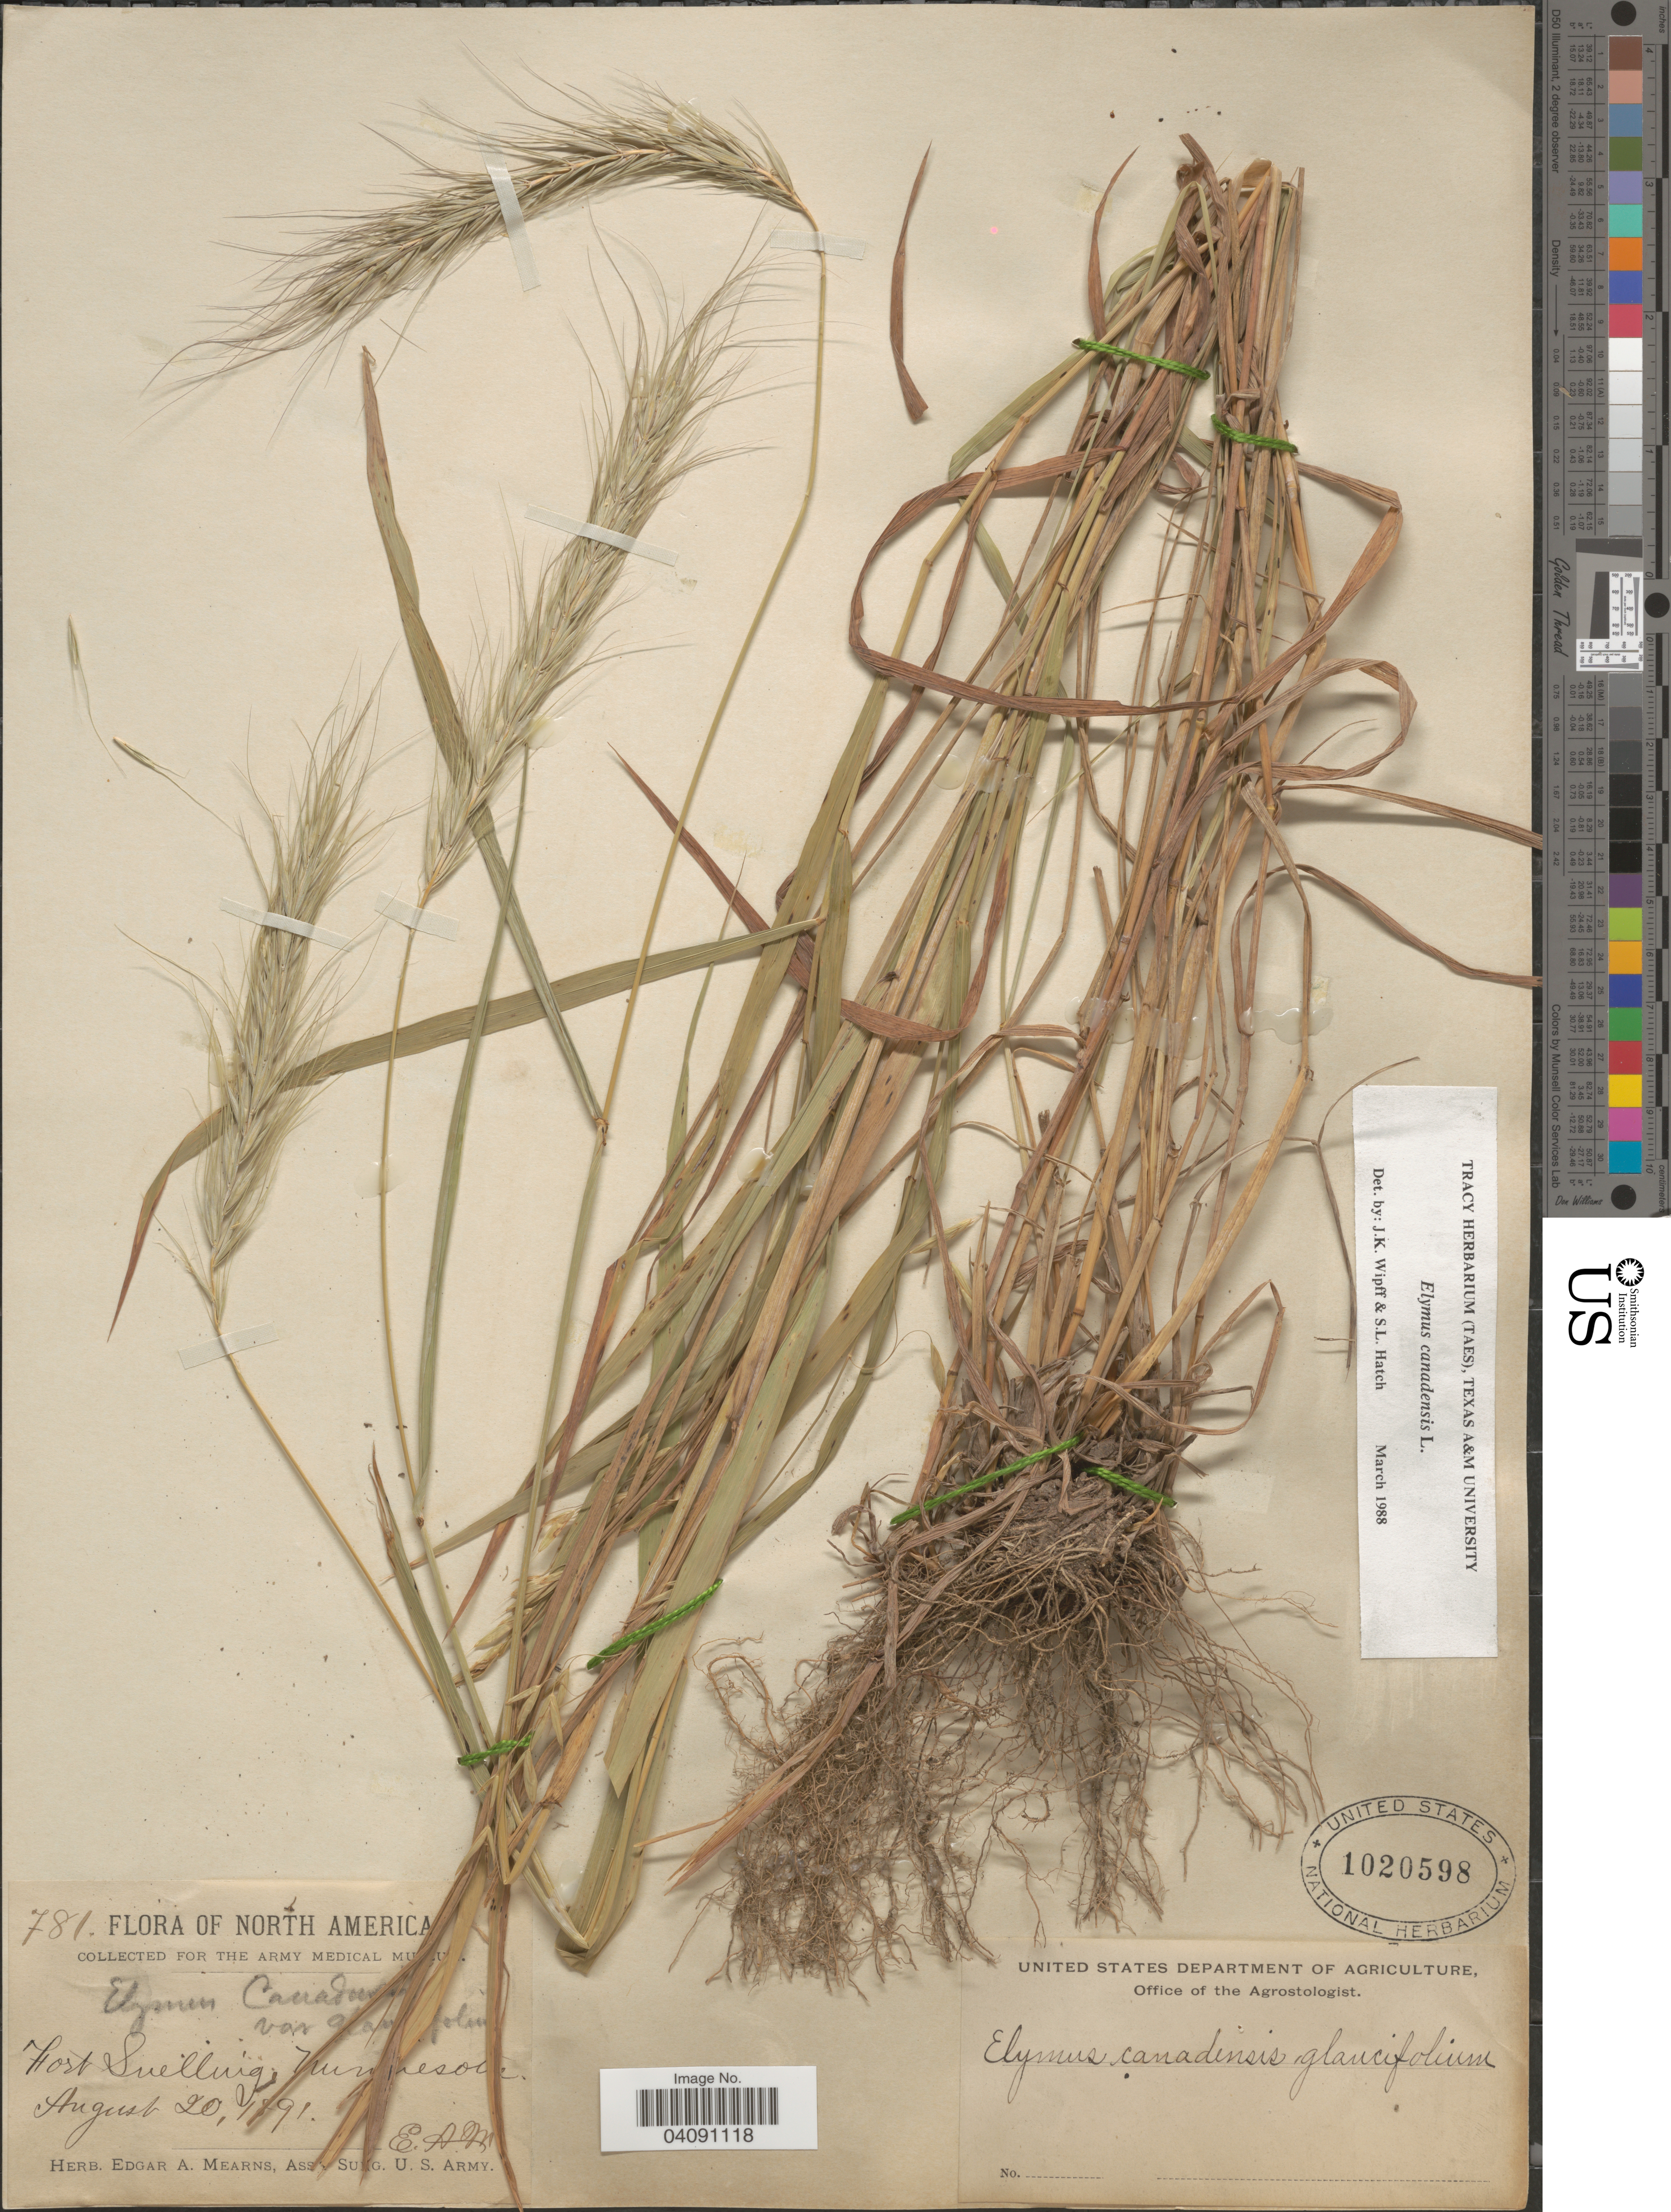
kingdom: Plantae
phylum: Tracheophyta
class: Liliopsida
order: Poales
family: Poaceae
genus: Elymus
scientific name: Elymus canadensis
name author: L.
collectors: E. A. Mearns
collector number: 781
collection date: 1891-08-20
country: United States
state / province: Minnesota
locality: Fort Snelling.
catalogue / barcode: US 1020598